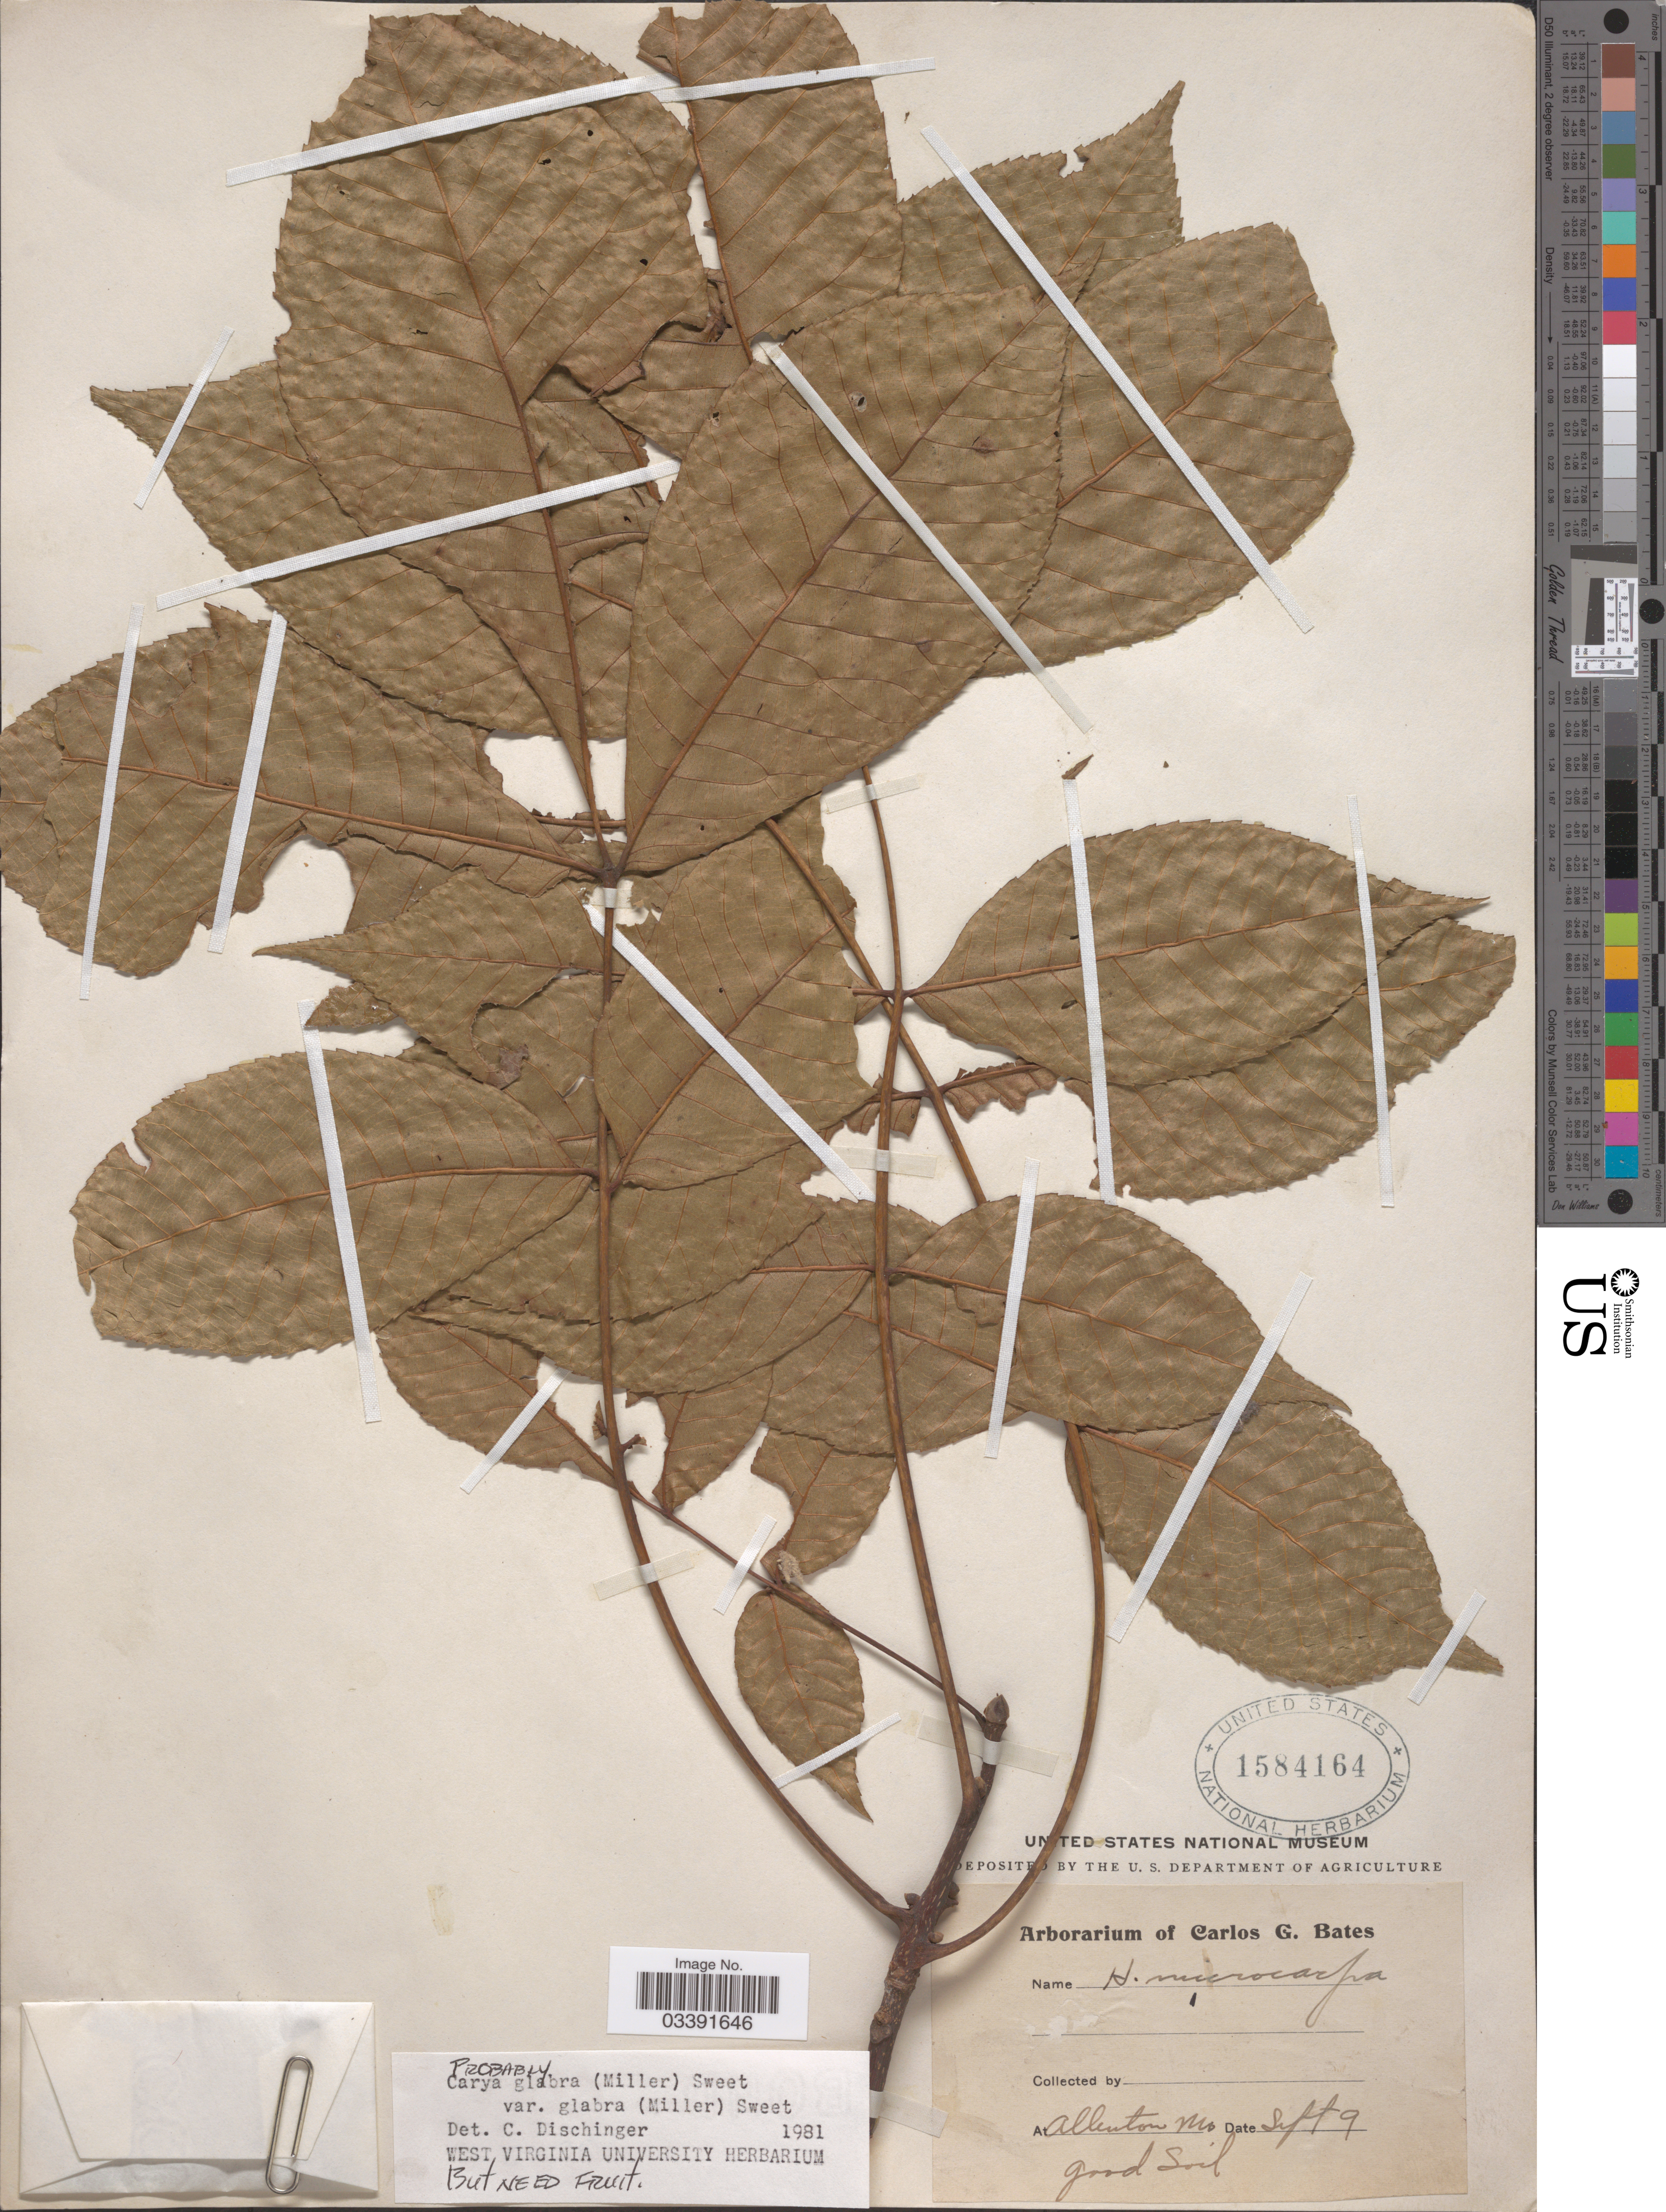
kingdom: Plantae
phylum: Tracheophyta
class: Magnoliopsida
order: Fagales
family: Juglandaceae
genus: Carya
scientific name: Carya glabra var. glabra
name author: (Mill.) Sweet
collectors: Ex herb. Carlos G. Bates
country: United States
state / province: Missouri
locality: Allenton.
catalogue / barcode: US 1584164